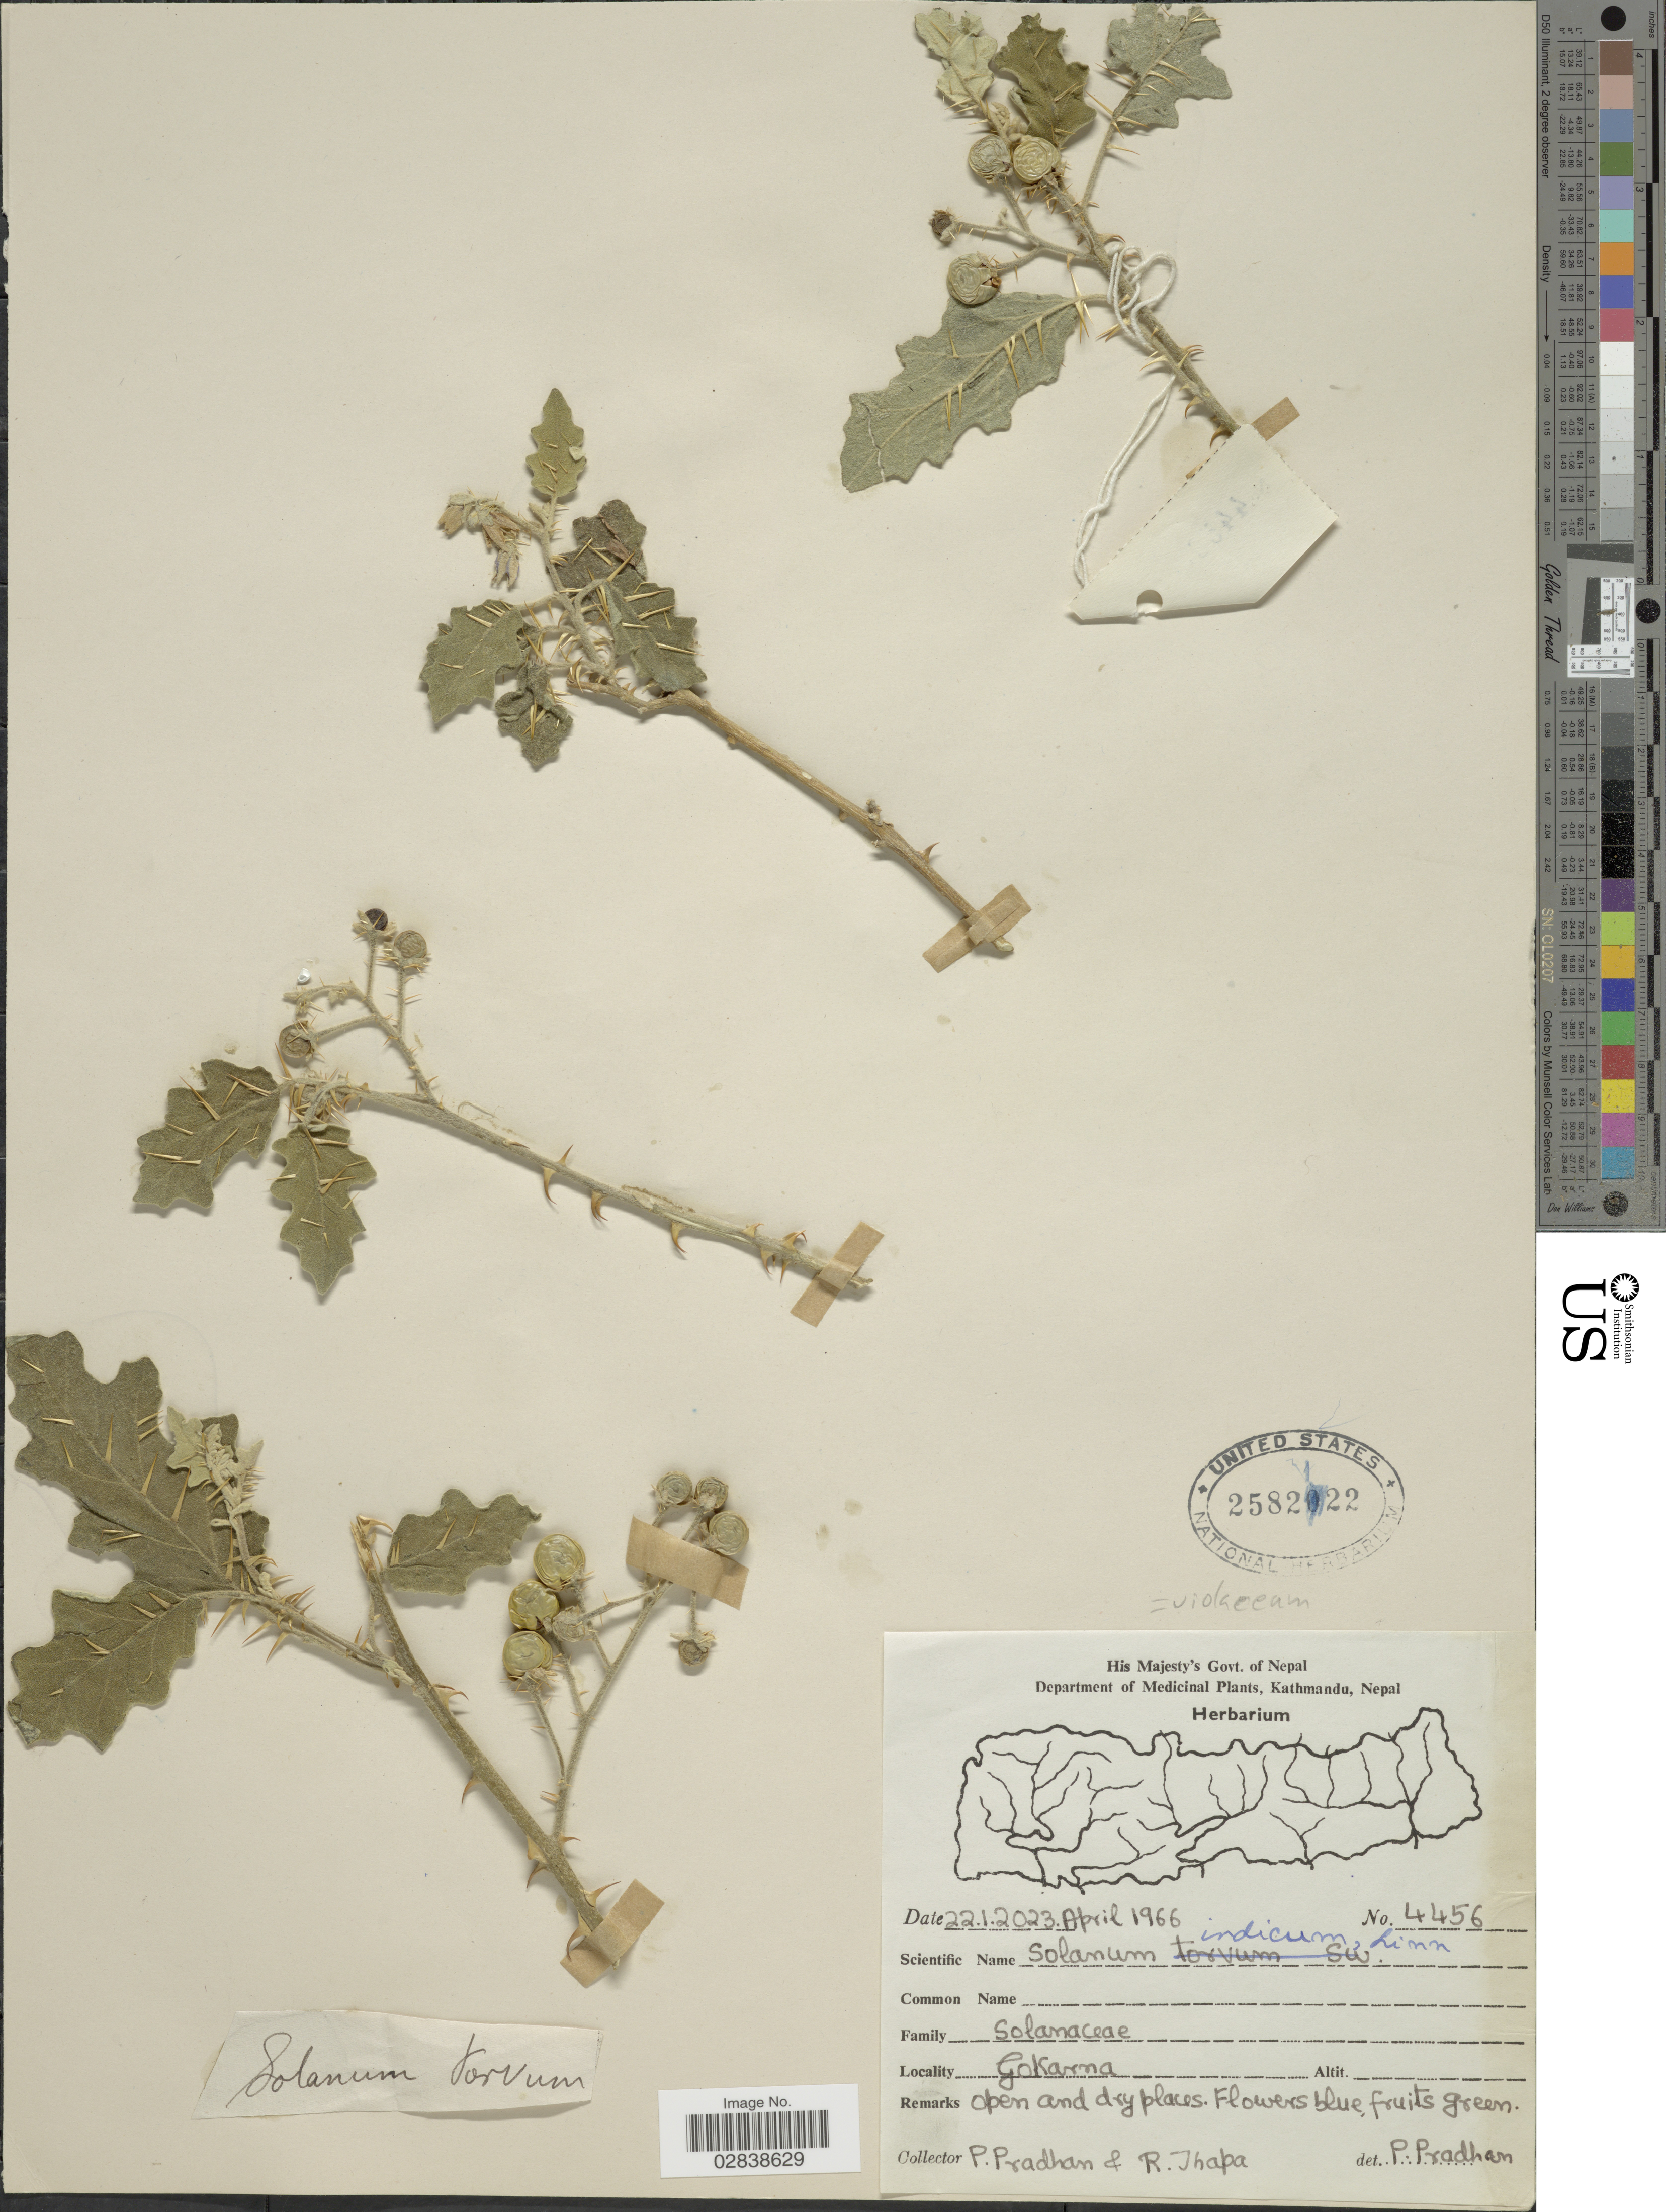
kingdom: Plantae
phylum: Tracheophyta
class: Magnoliopsida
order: Solanales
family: Solanaceae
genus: Solanum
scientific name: Solanum violaceum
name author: Ortega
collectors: P. Pradhan & R. Thapa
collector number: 4456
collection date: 1966-04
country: Nepal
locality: Gokarna.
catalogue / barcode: US 2582022